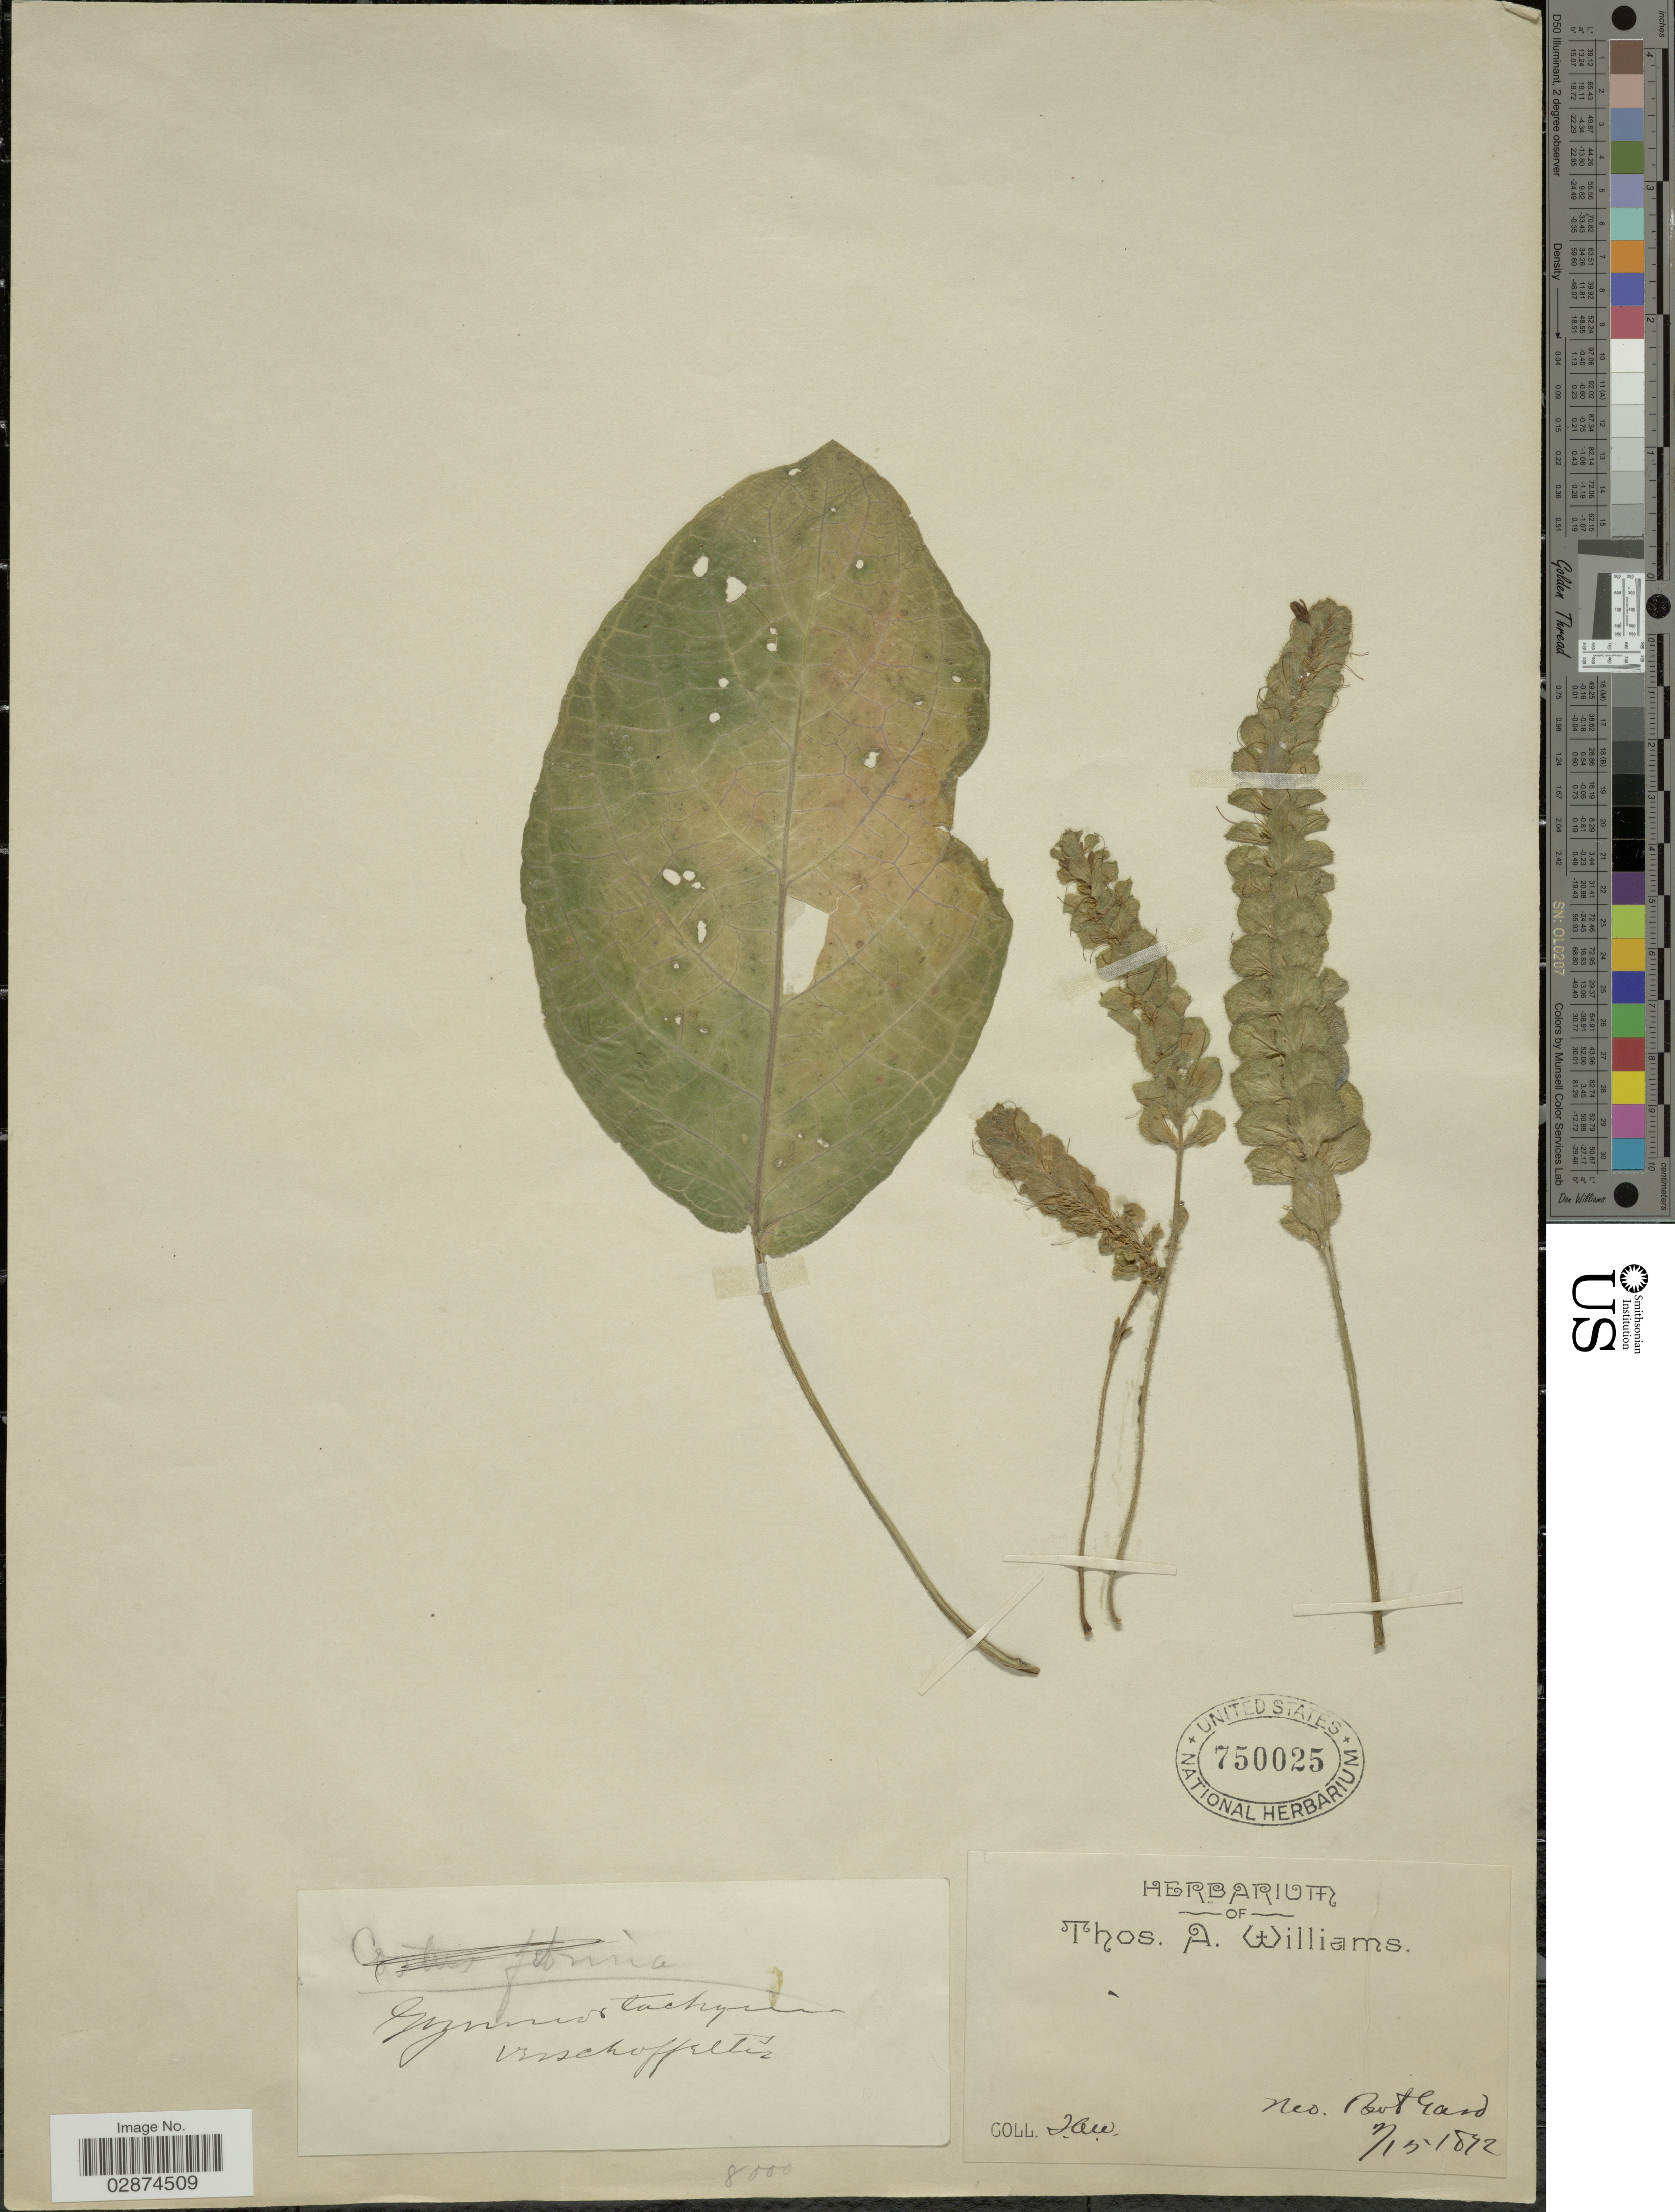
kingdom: Plantae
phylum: Tracheophyta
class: Magnoliopsida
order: Lamiales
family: Acanthaceae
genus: Fittonia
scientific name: Fittonia gigantea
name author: Linden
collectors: ex herb. Thos. A. Williams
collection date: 1892-05-03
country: United States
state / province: Missouri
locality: Mo. Bot Gard.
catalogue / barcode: US 750025